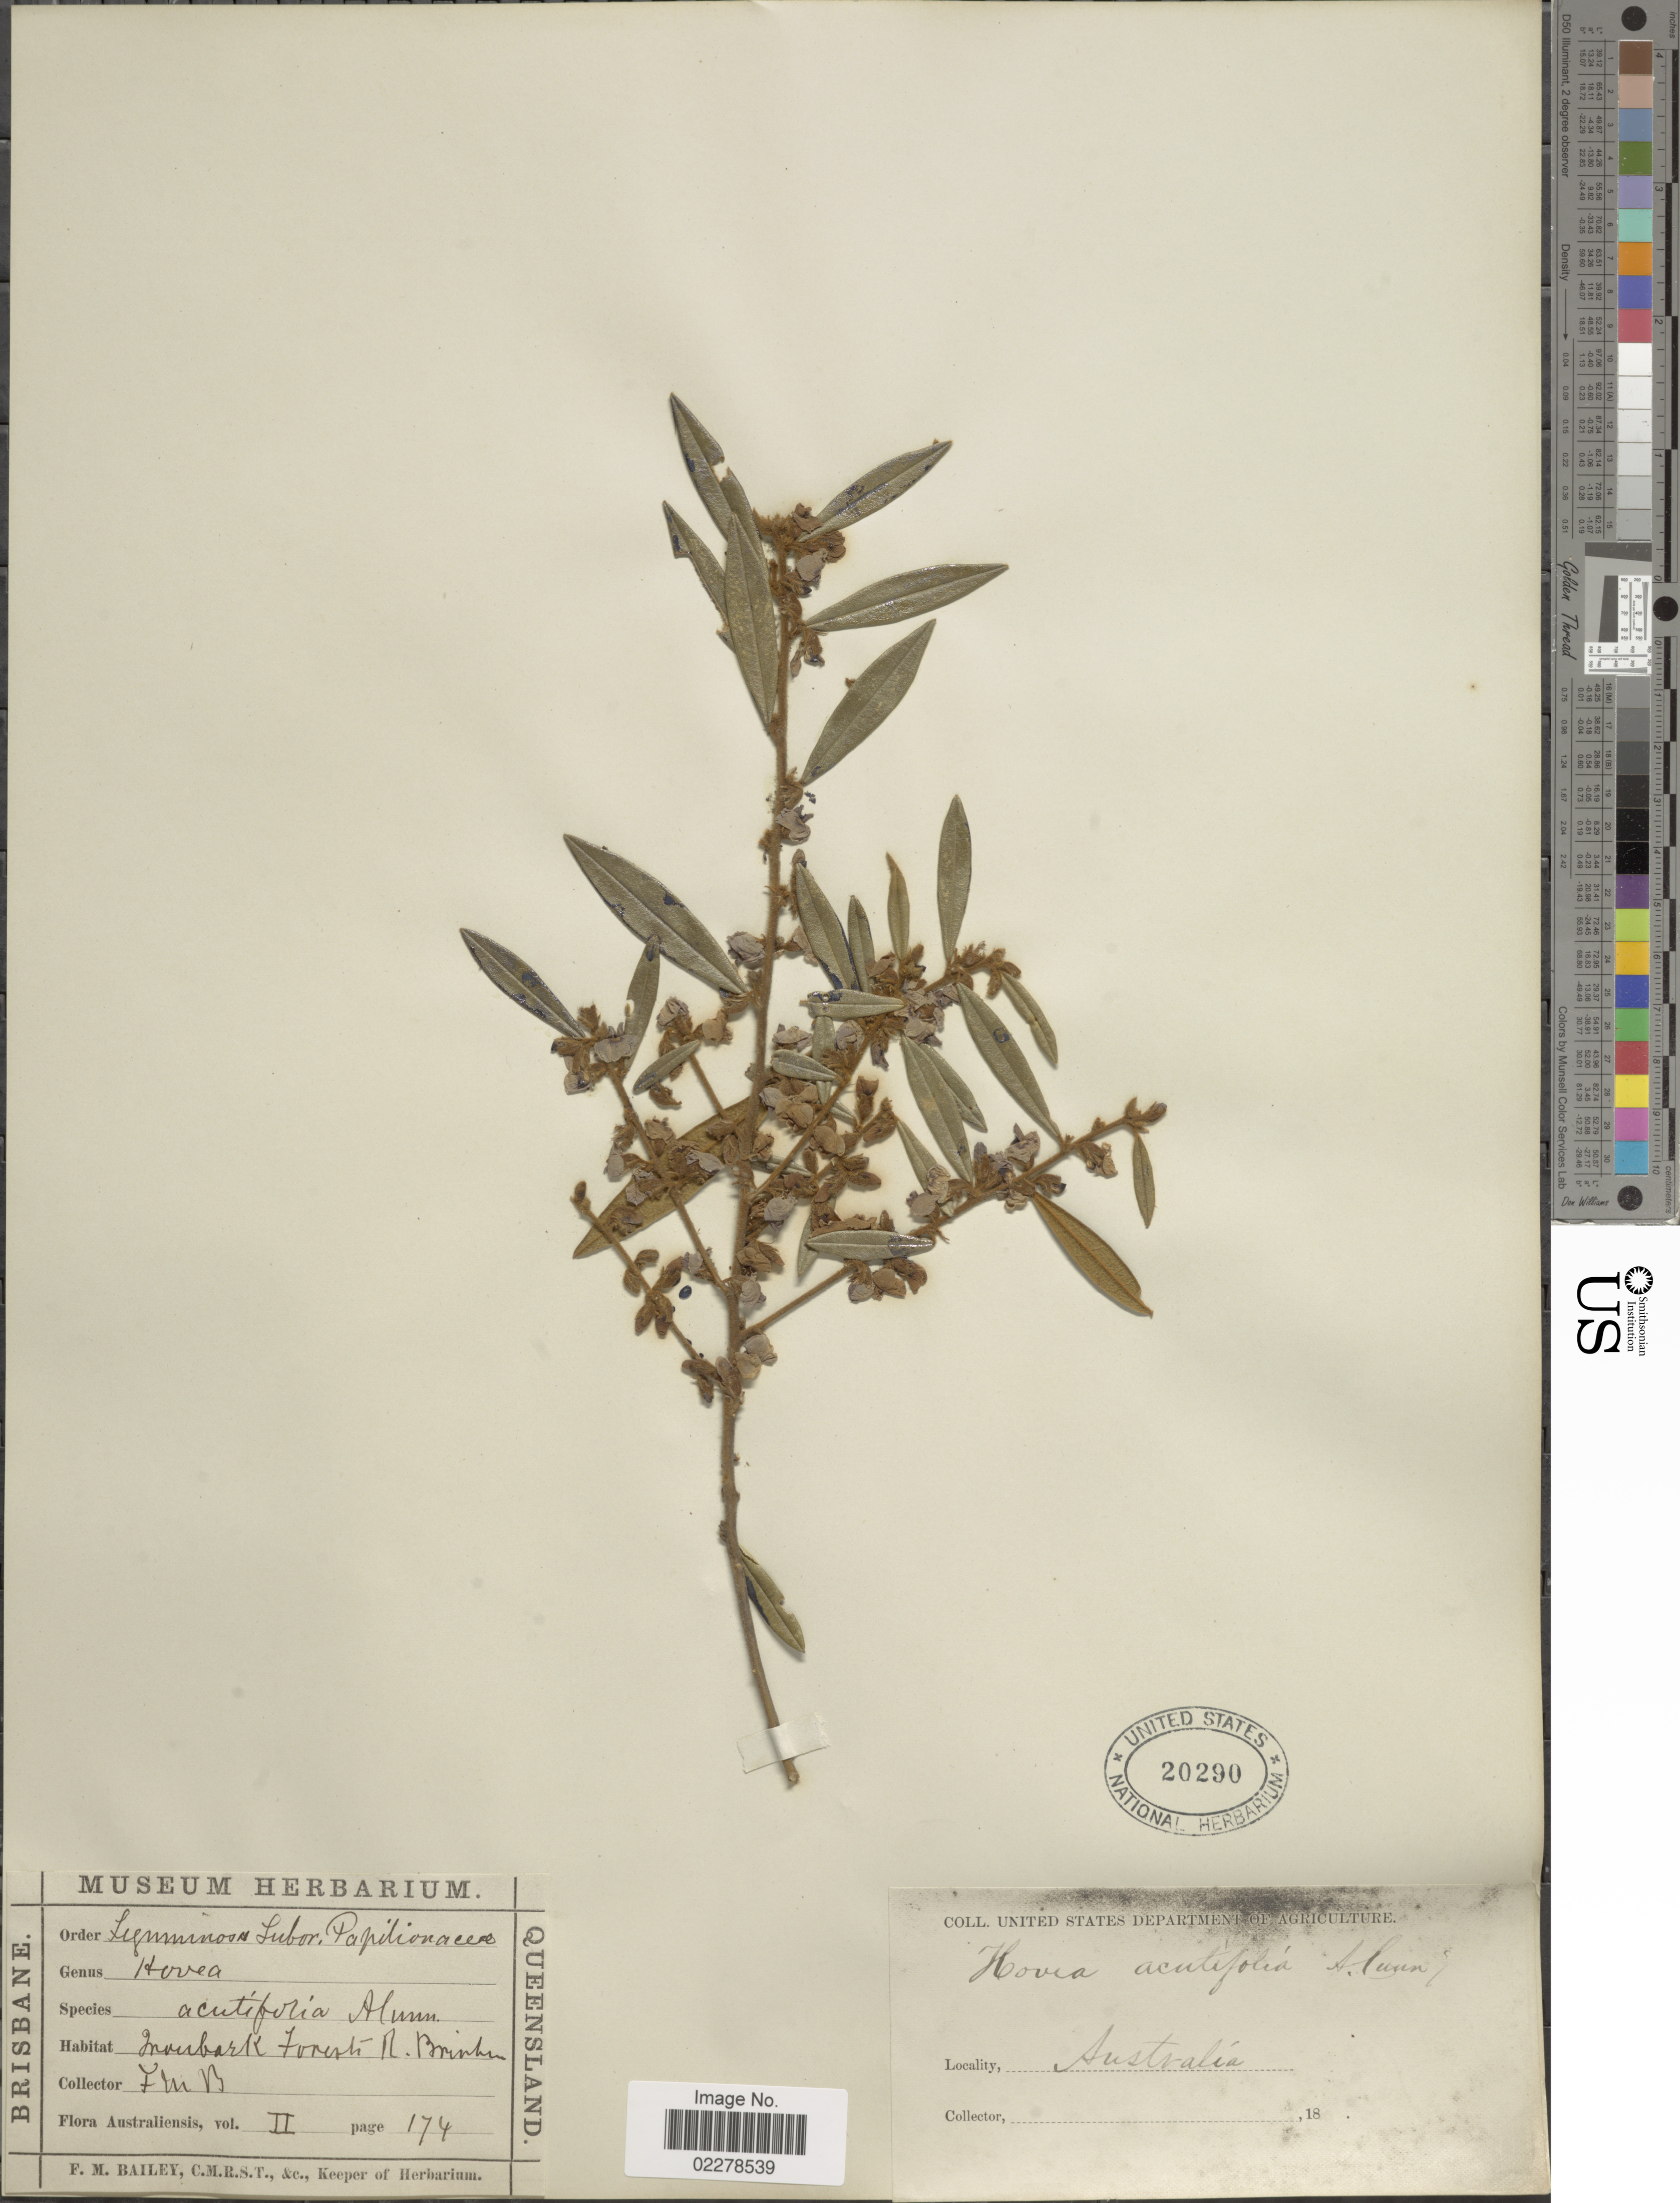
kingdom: Plantae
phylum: Tracheophyta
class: Magnoliopsida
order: Fabales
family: Fabaceae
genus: Hovea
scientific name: Hovea acutifolia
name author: G. Don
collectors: F. M. Bailey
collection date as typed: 18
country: Australia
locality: Ironbark Forest R. Brisbane.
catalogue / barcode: US 20290